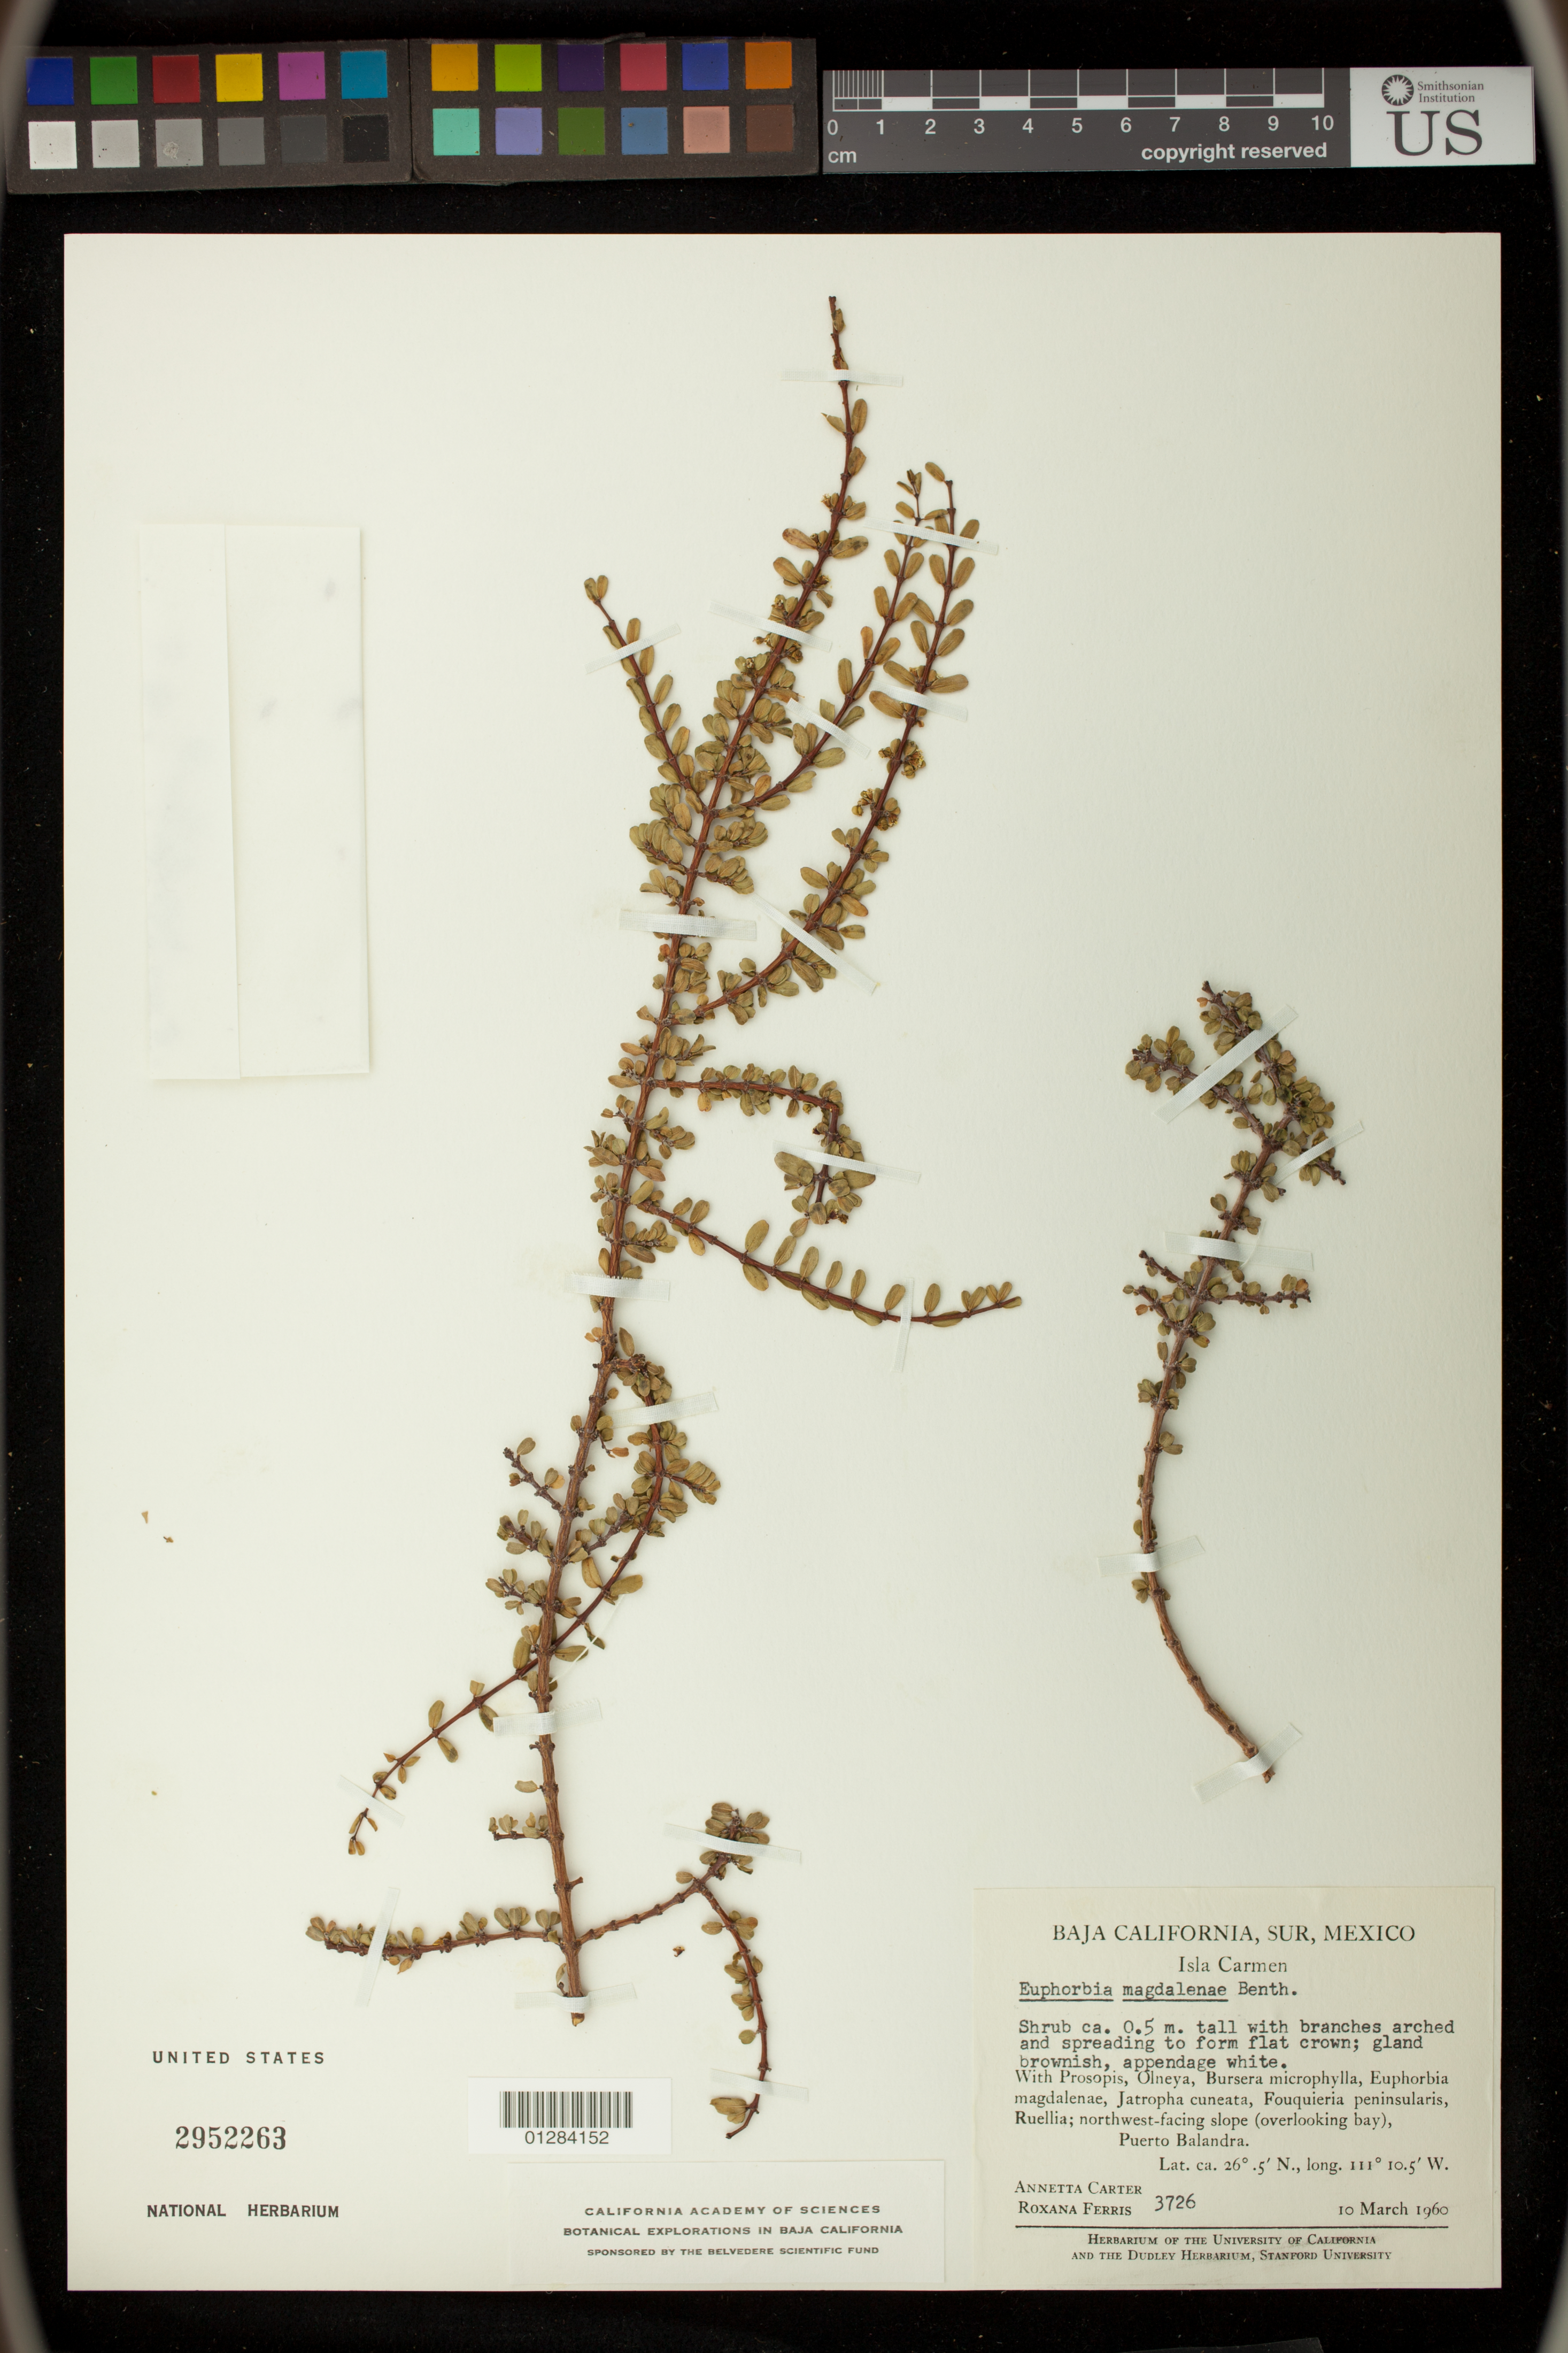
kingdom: Plantae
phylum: Tracheophyta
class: Magnoliopsida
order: Malpighiales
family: Euphorbiaceae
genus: Euphorbia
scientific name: Euphorbia magdalenae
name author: Benth.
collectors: A. M. Carter & R. S. Ferris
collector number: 3726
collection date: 1960-03-10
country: Mexico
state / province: Baja California Sur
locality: Isla Carmen. Northwest-facing slope (overlooking bay), Puerto Balandra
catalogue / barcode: US 2952263